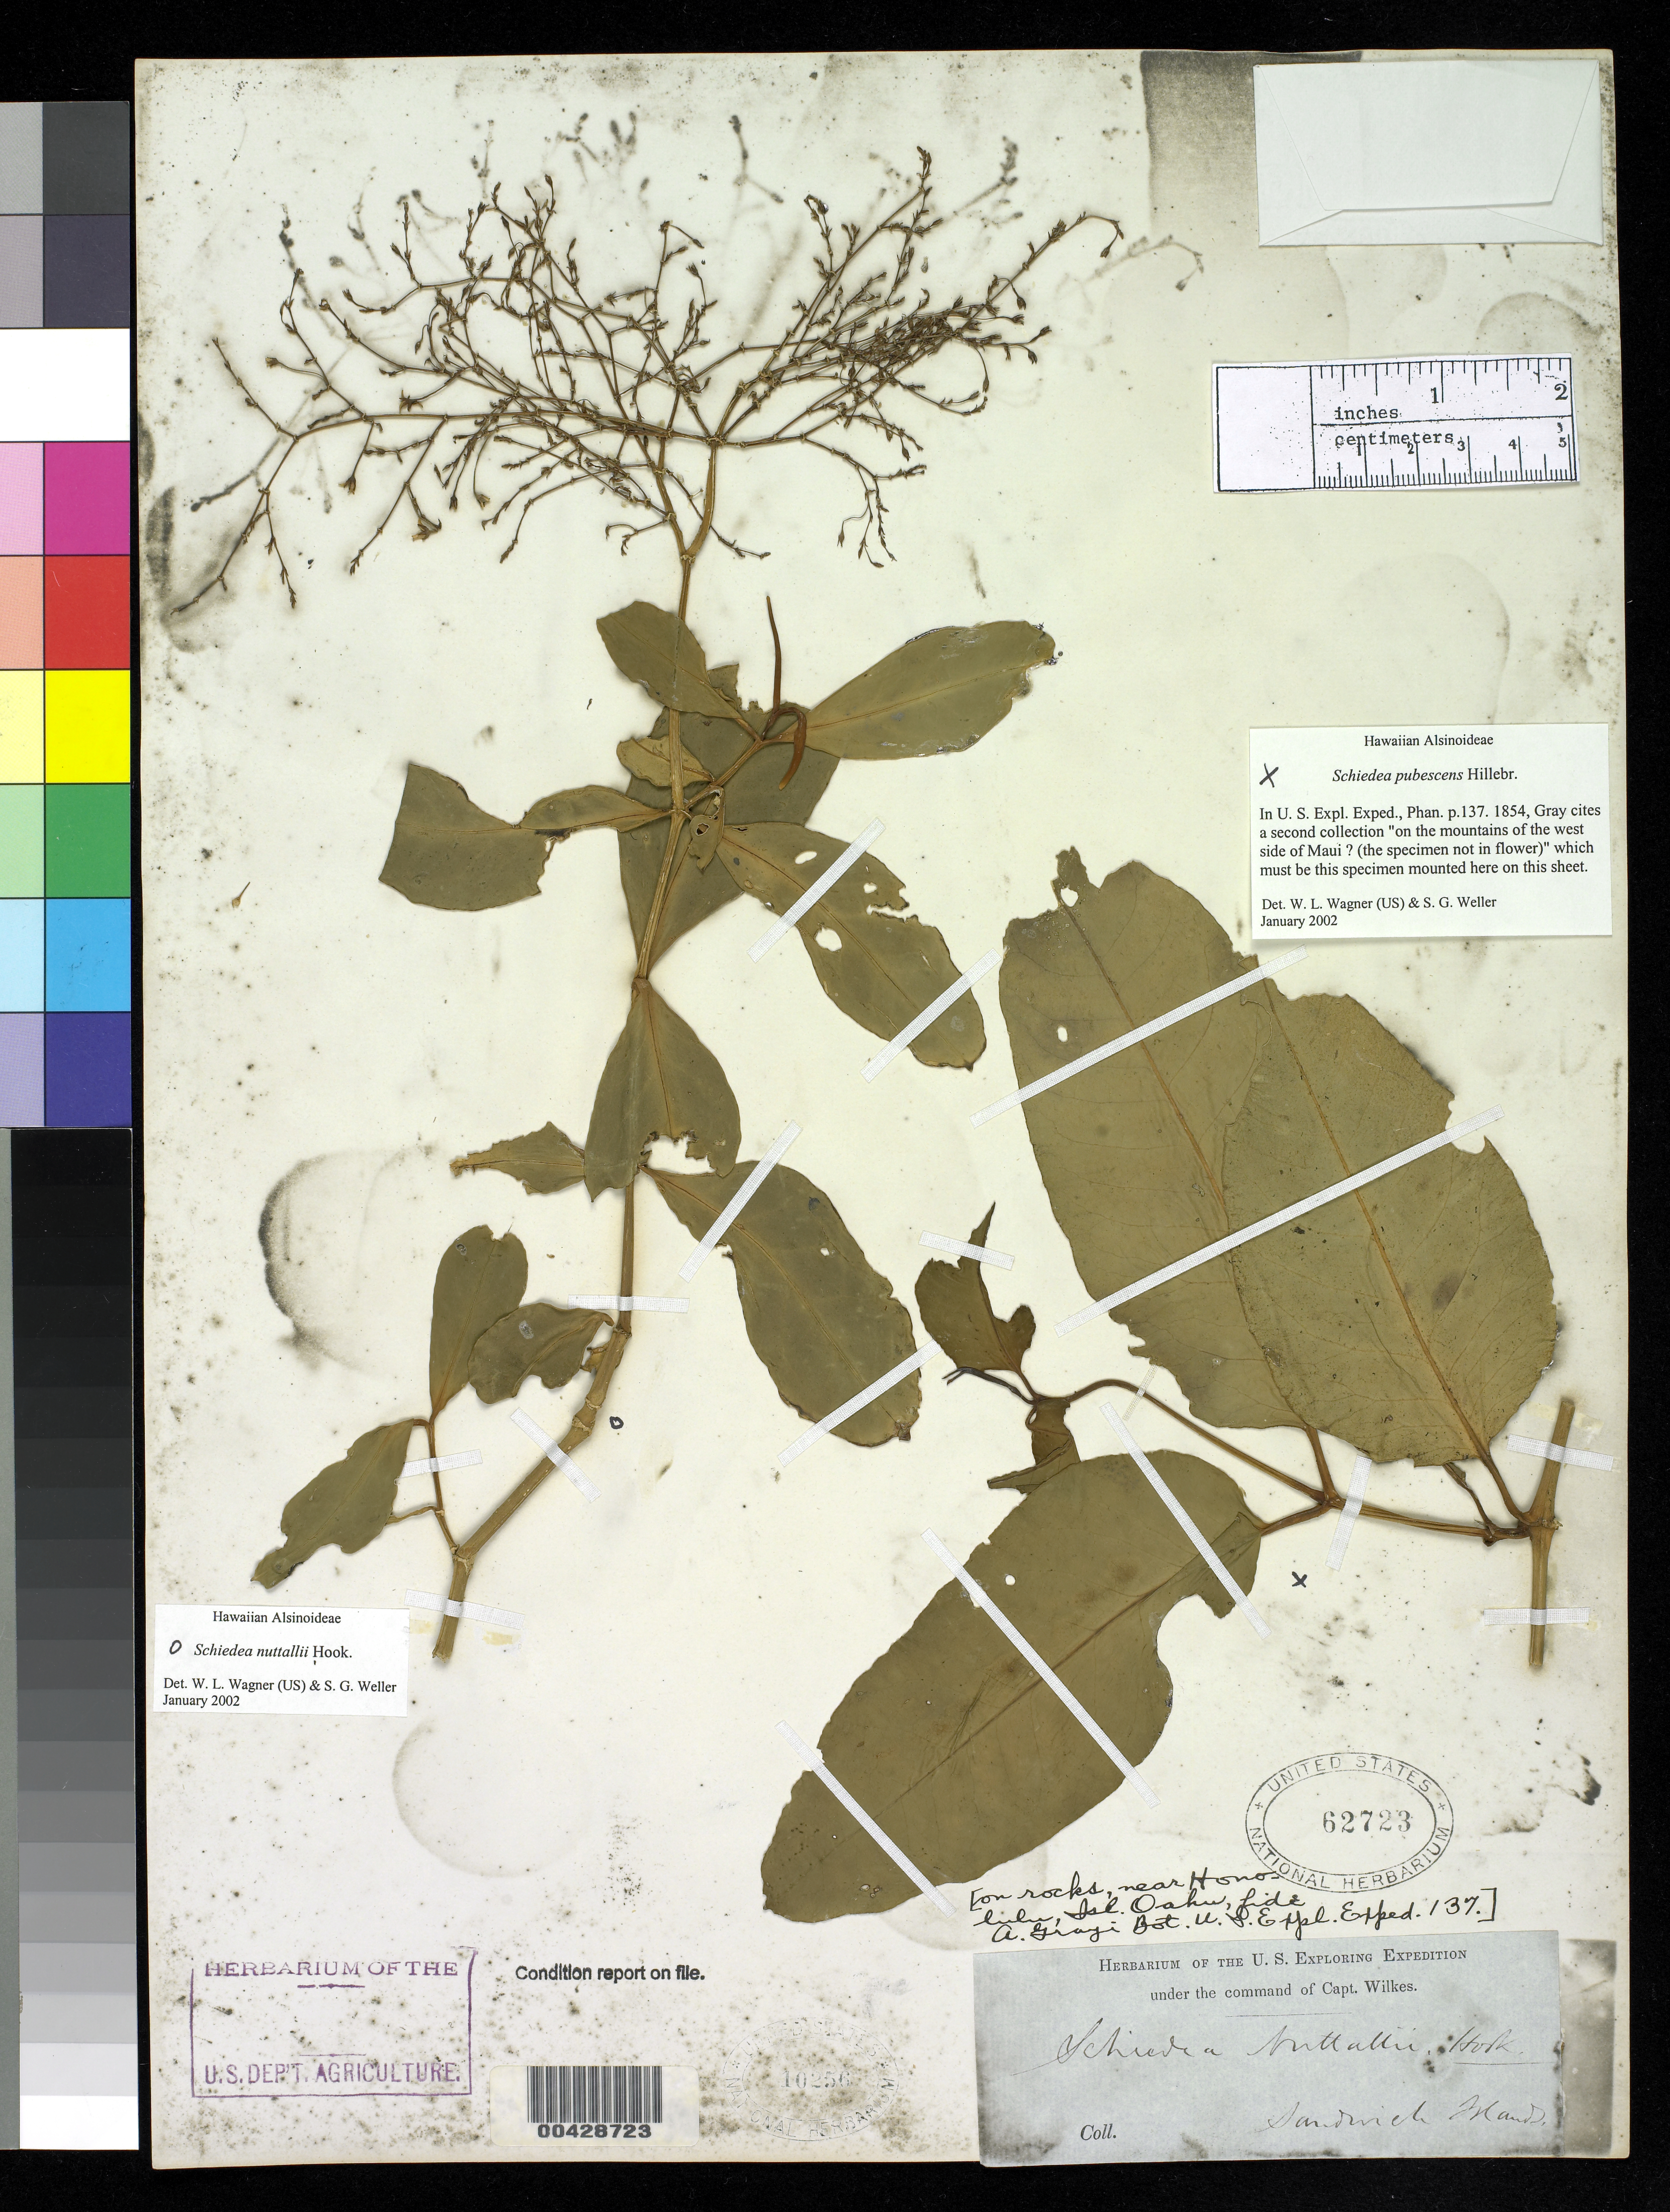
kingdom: Plantae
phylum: Tracheophyta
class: Magnoliopsida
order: Caryophyllales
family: Caryophyllaceae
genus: Schiedea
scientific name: Schiedea nuttallii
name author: Hook.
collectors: Wilkes Explor. Exped.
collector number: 137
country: United States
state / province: Hawaii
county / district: Honolulu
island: Oahu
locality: near Honolulu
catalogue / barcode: US 62723